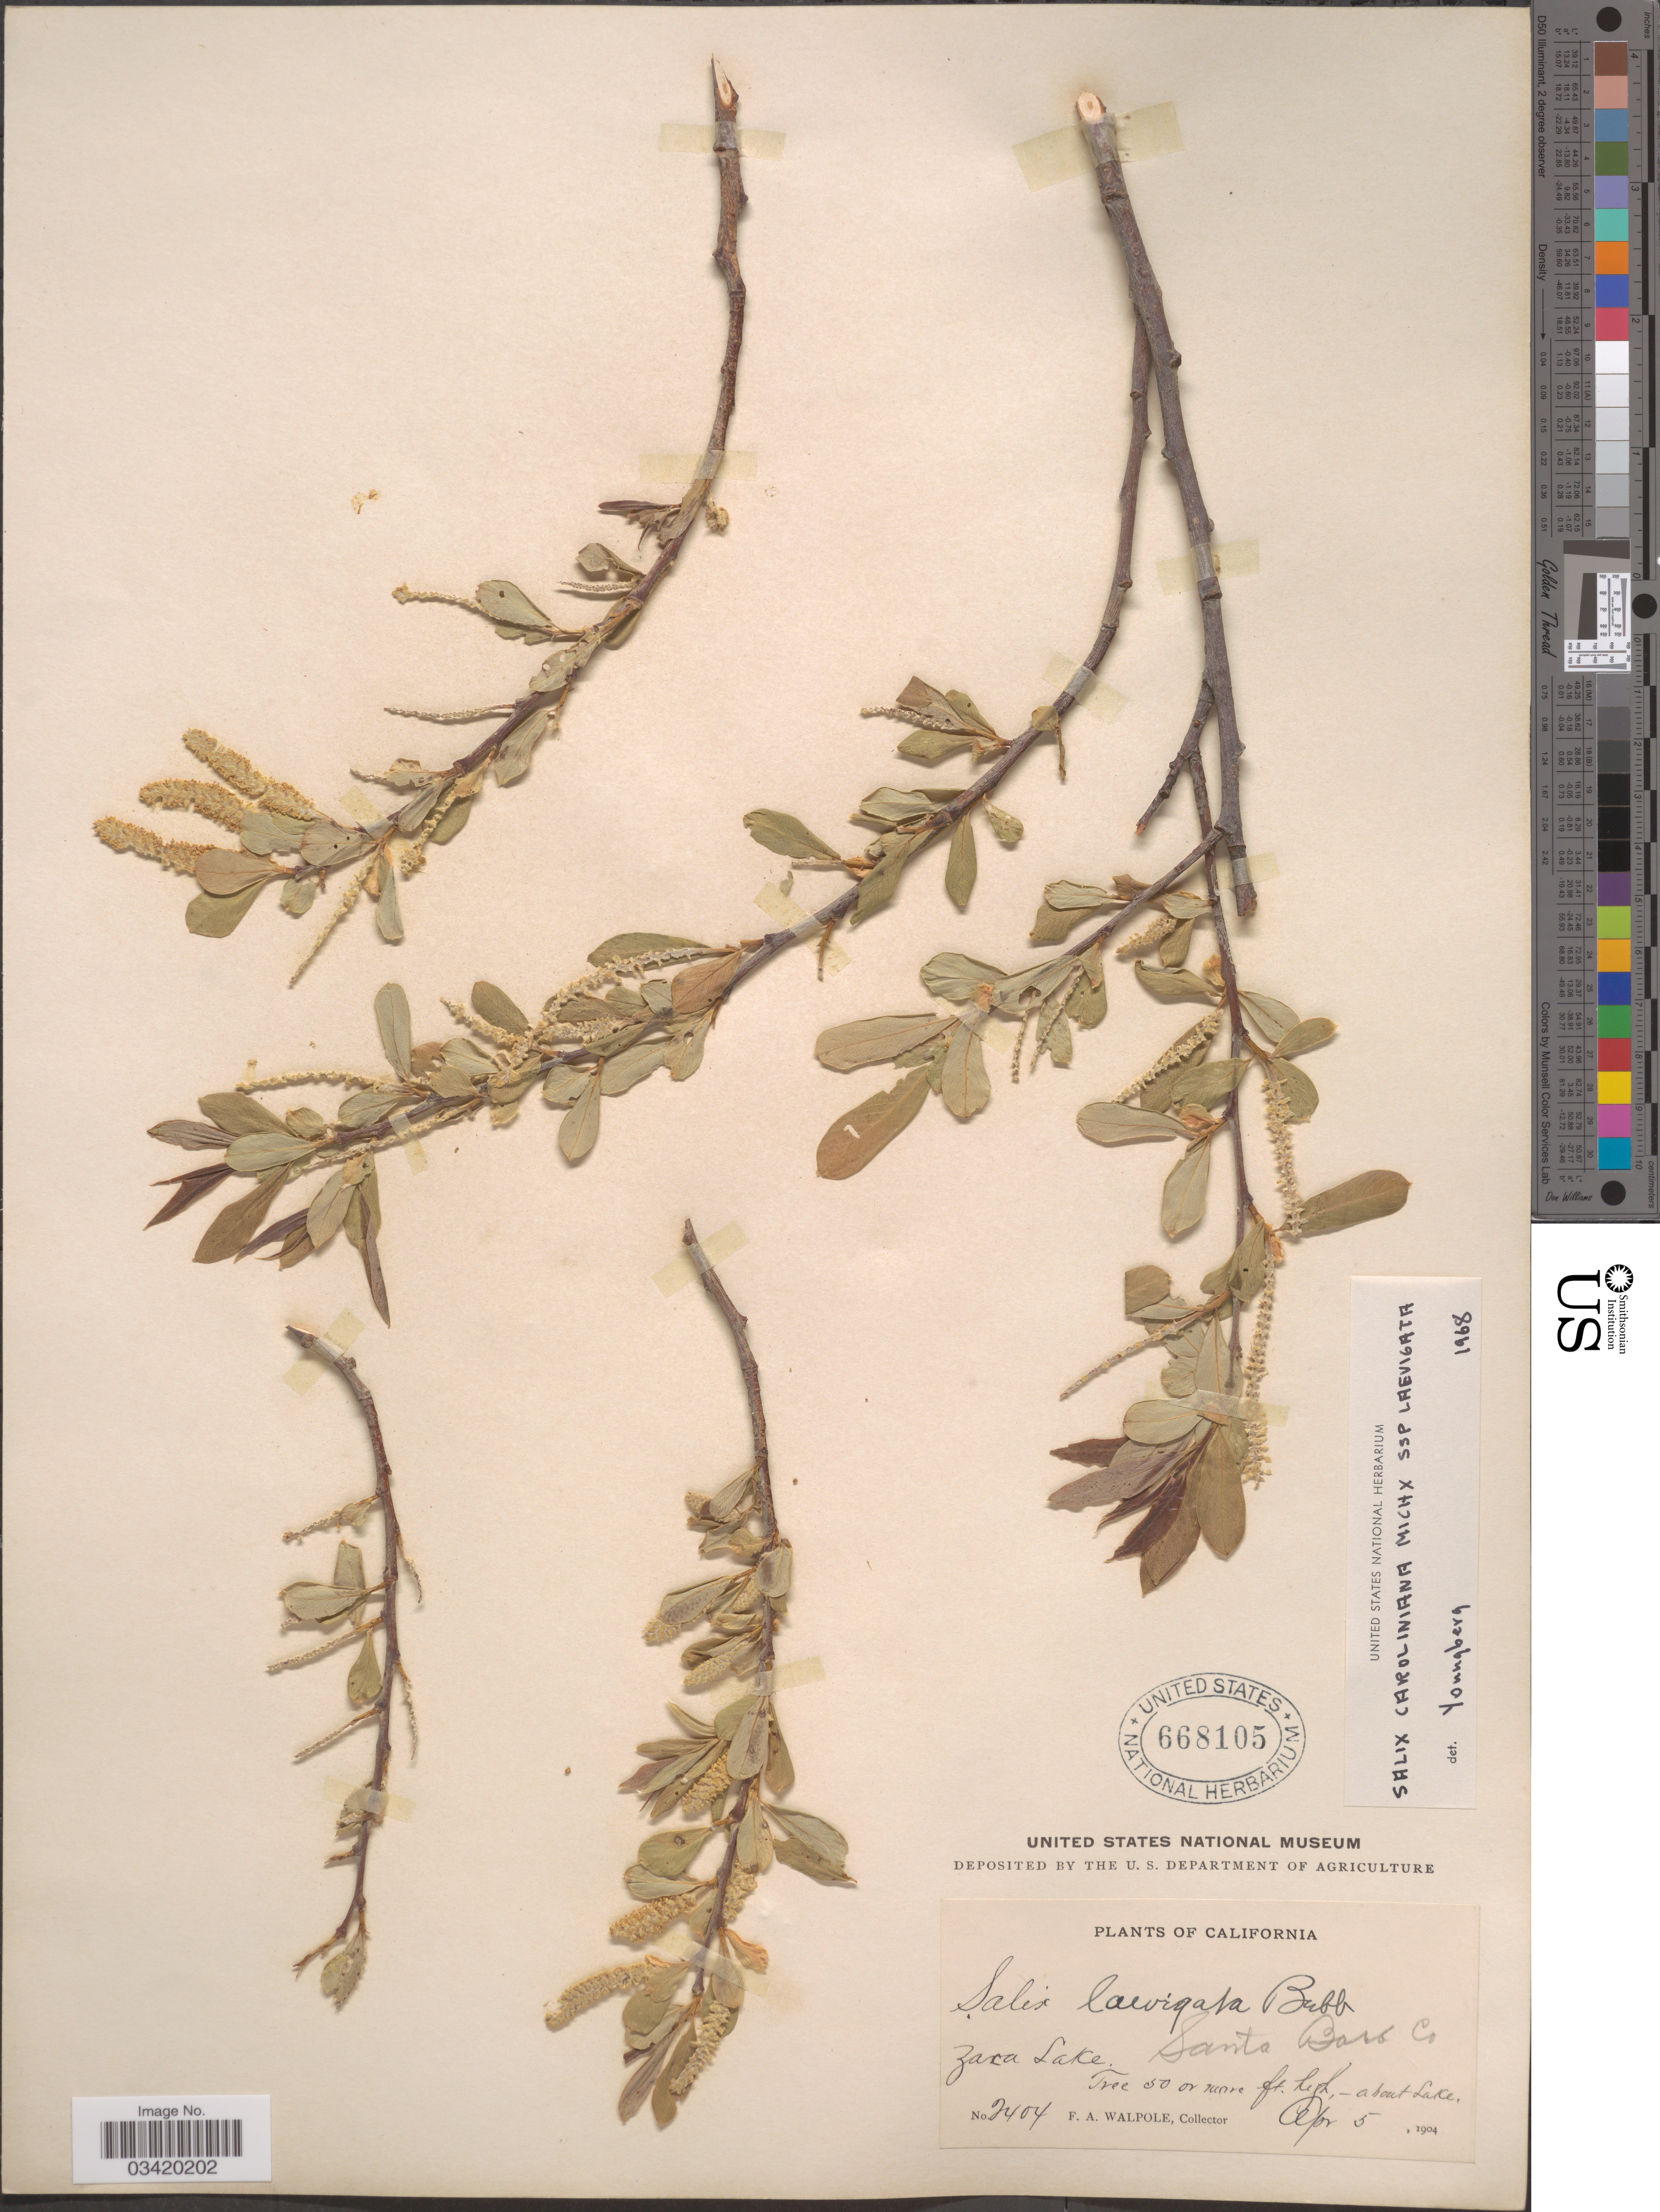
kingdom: Plantae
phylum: Tracheophyta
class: Magnoliopsida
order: Malpighiales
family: Salicaceae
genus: Salix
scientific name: Salix caroliniana subsp. laevigata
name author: Bebb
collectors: F. Walpole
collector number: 2404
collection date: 1904-04-05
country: United States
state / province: California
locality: Zaca Lake. Santa Barb Co. About Lake.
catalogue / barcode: US 668105